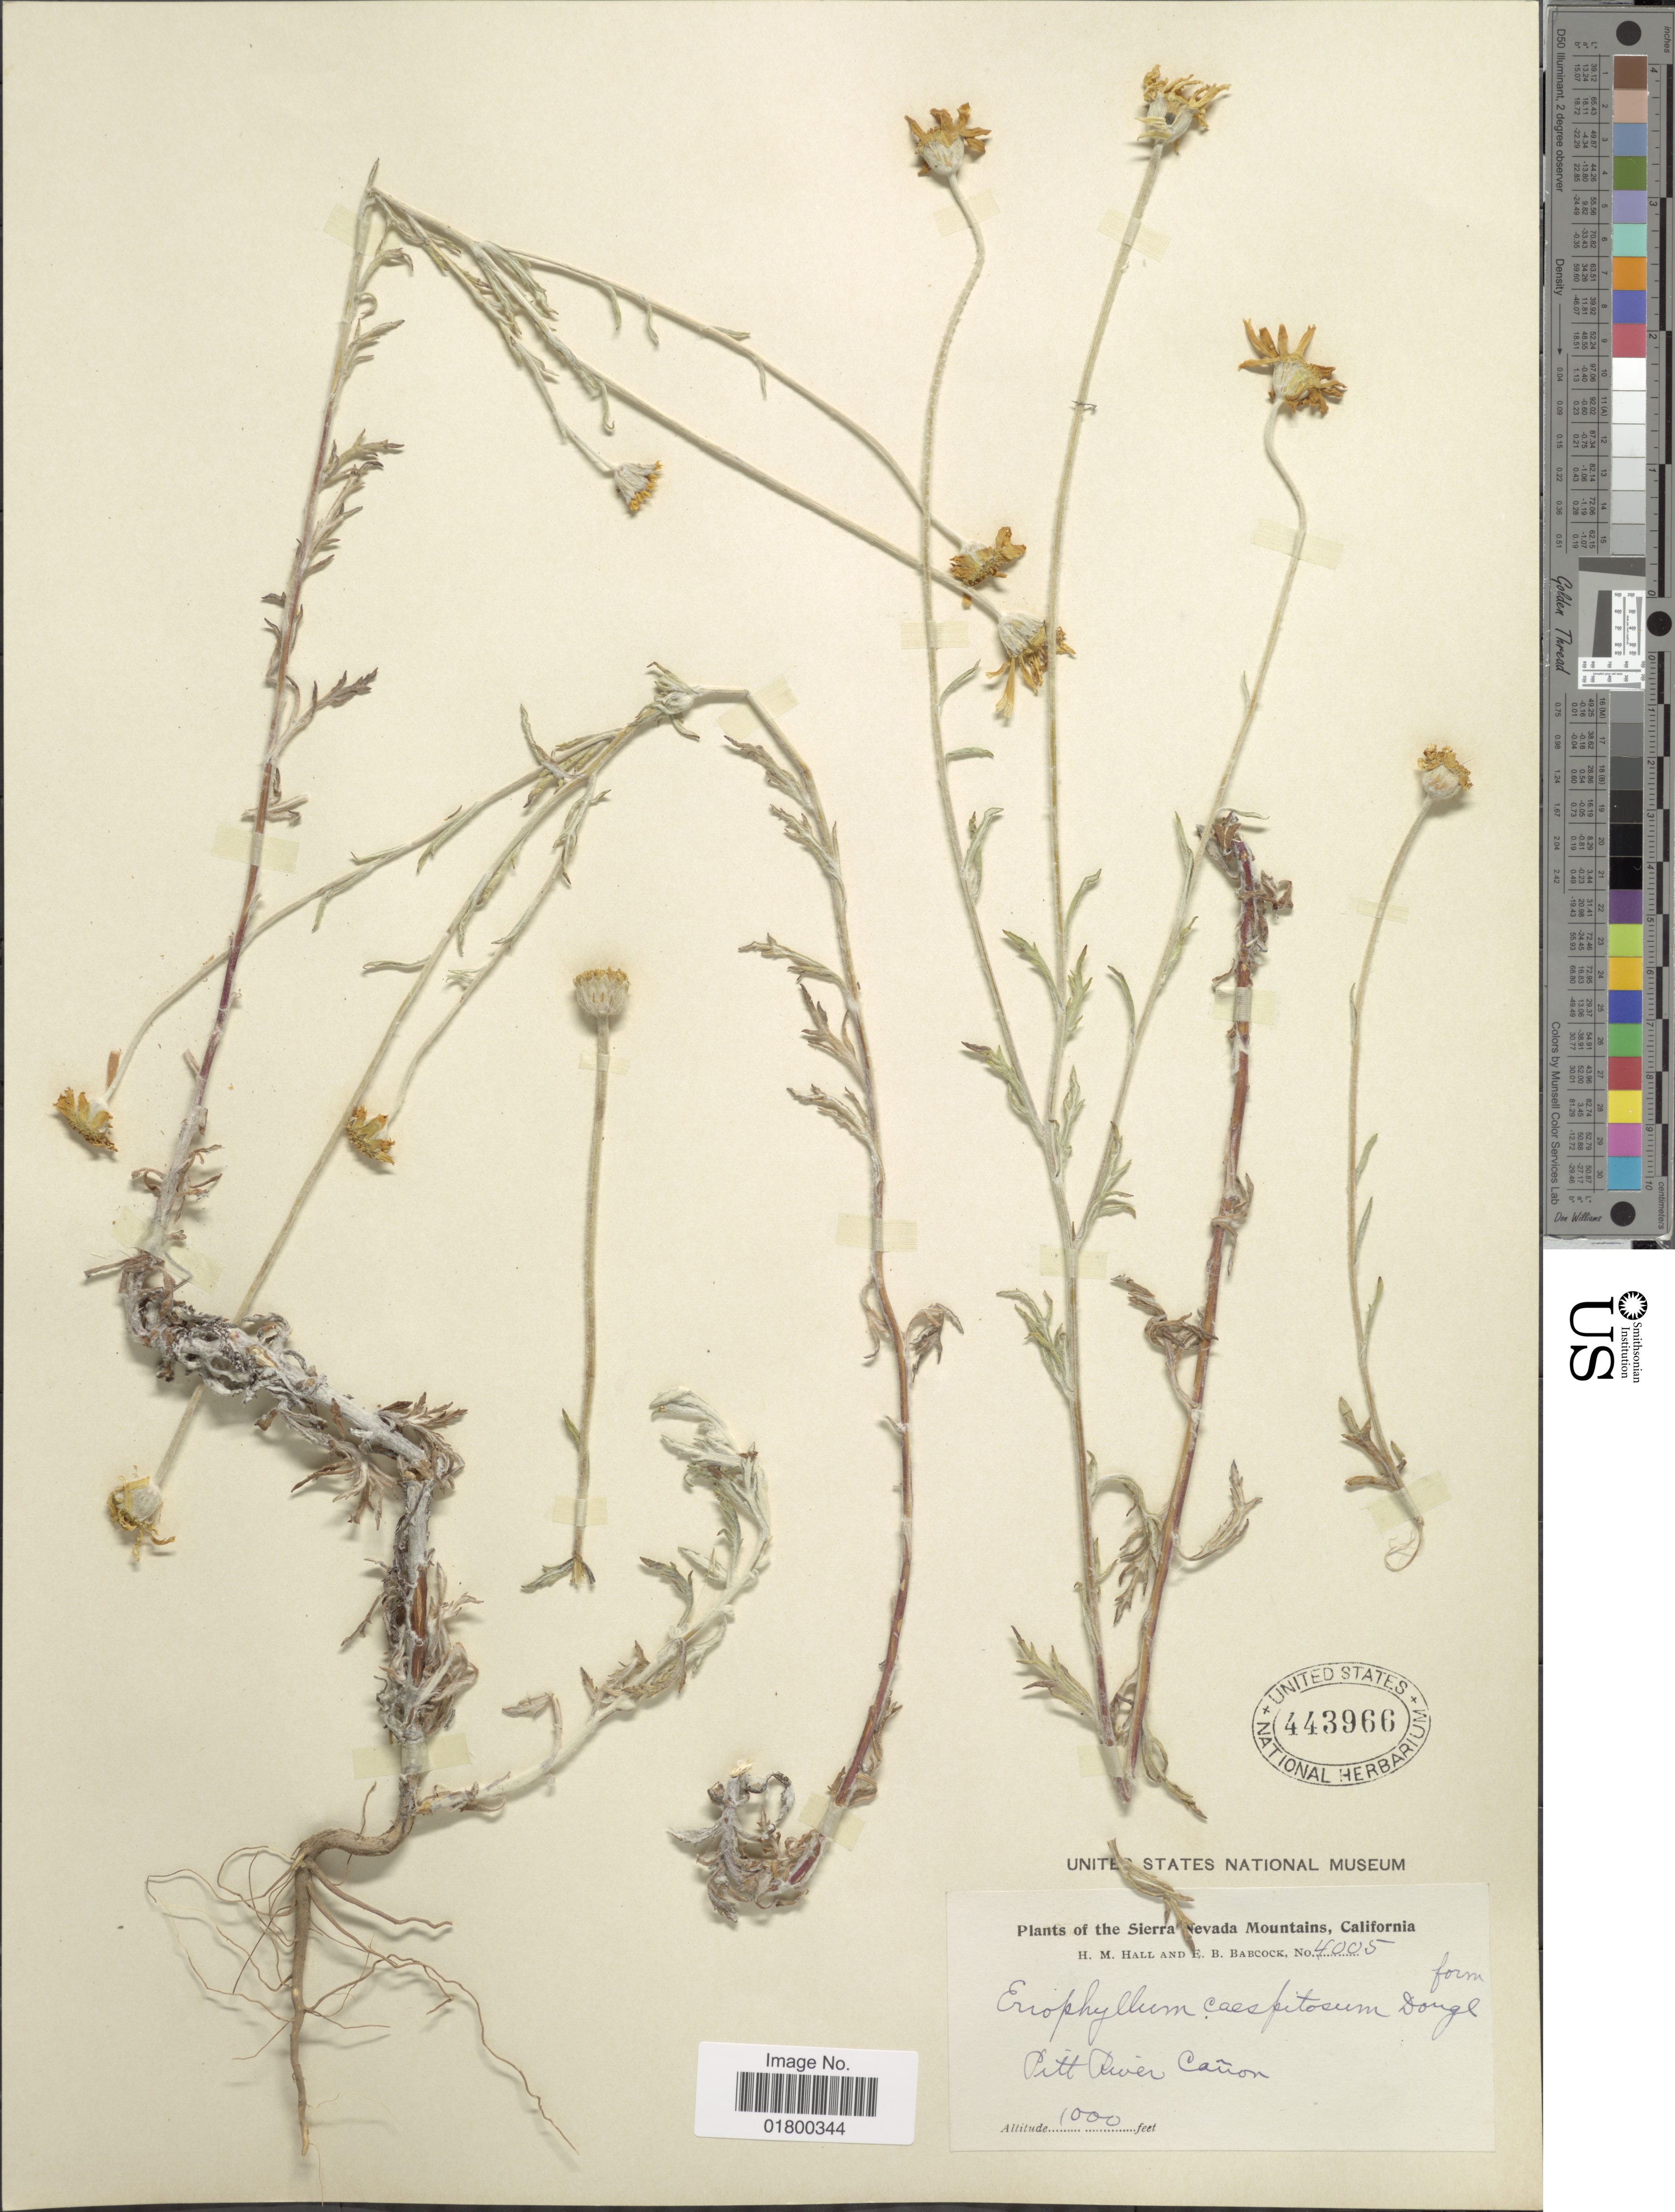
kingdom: Plantae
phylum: Tracheophyta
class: Magnoliopsida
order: Asterales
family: Asteraceae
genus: Eriophyllum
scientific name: Eriophyllum lanatum var. grandiflorum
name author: (A. Gray) Jeps.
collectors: H. M. Hall & E. B. Babcock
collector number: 4005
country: United States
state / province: California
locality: The Sierra Nevada Mountains, California, Pitt River Canon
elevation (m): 305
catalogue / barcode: US 443966